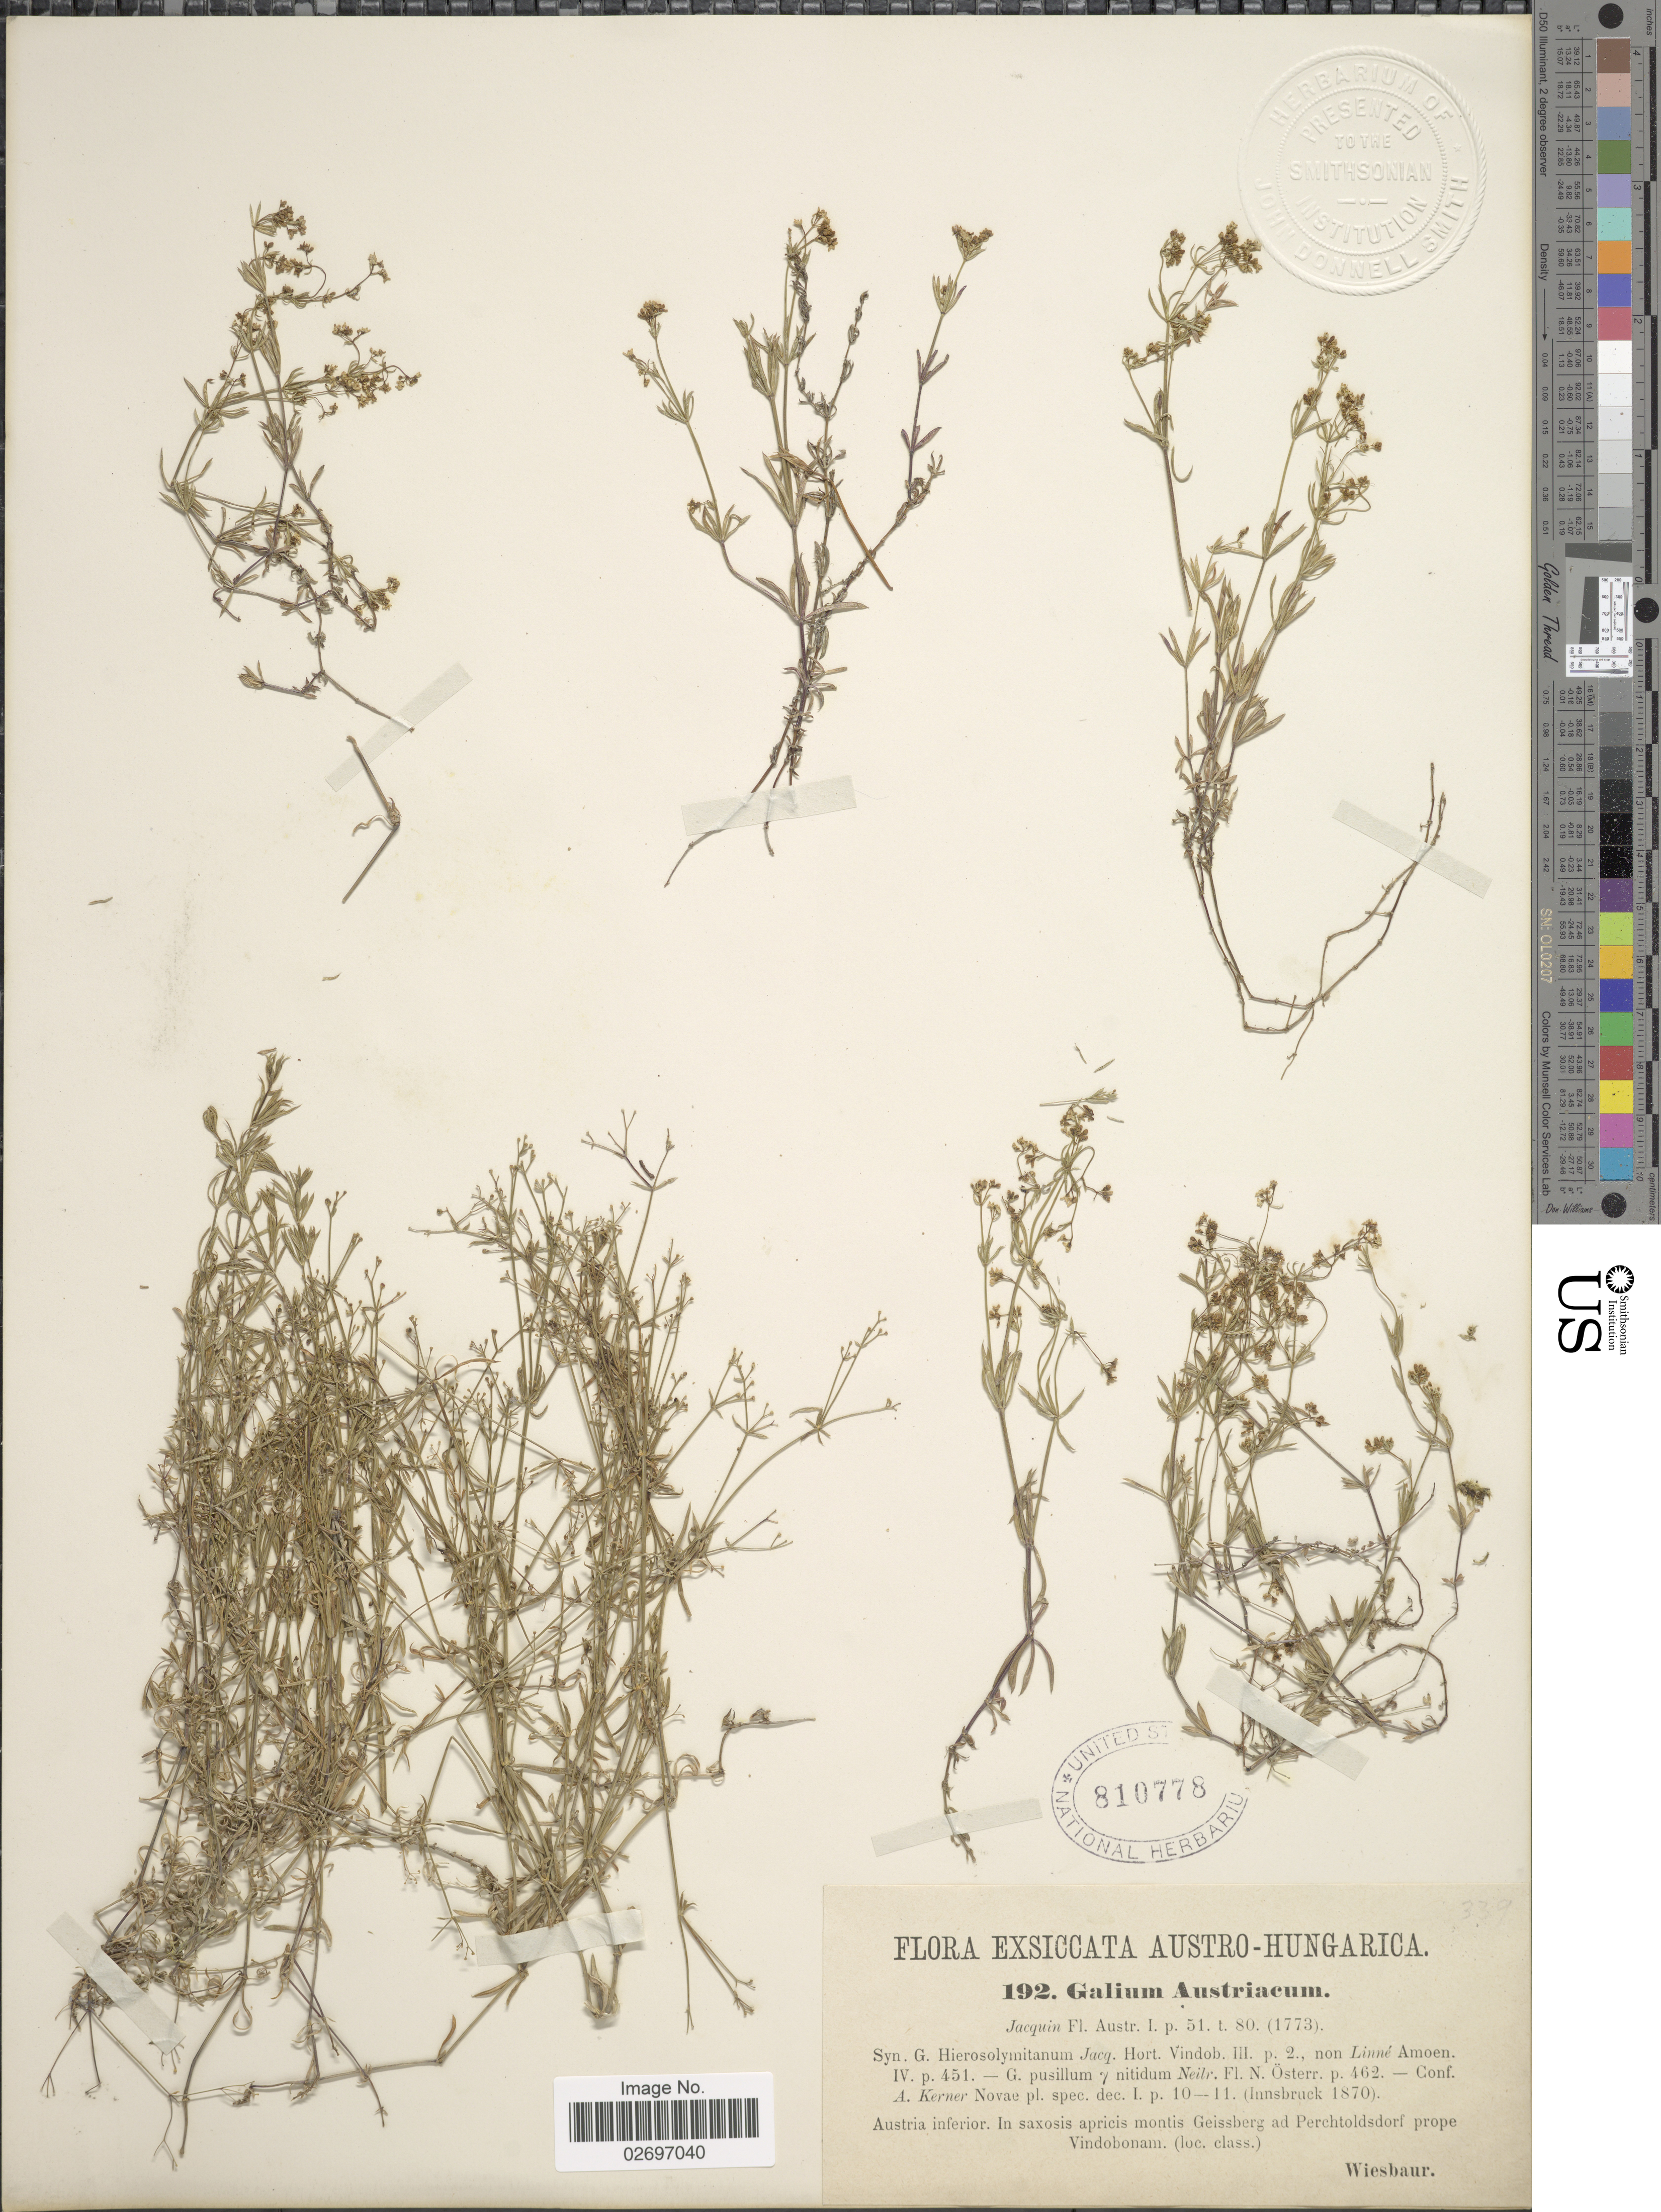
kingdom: Plantae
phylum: Tracheophyta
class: Magnoliopsida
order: Gentianales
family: Rubiaceae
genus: Galium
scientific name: Galium austriacum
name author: Jacq.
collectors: J. B. Wiesbaur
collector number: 192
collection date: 1870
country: Austria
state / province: Wien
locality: Austro-Hungarica. Austria inferior. In saxosis apricis montis Geissberg ad Perchtoldsdorf prope Vindobonam. (loc. class.)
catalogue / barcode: US 810778